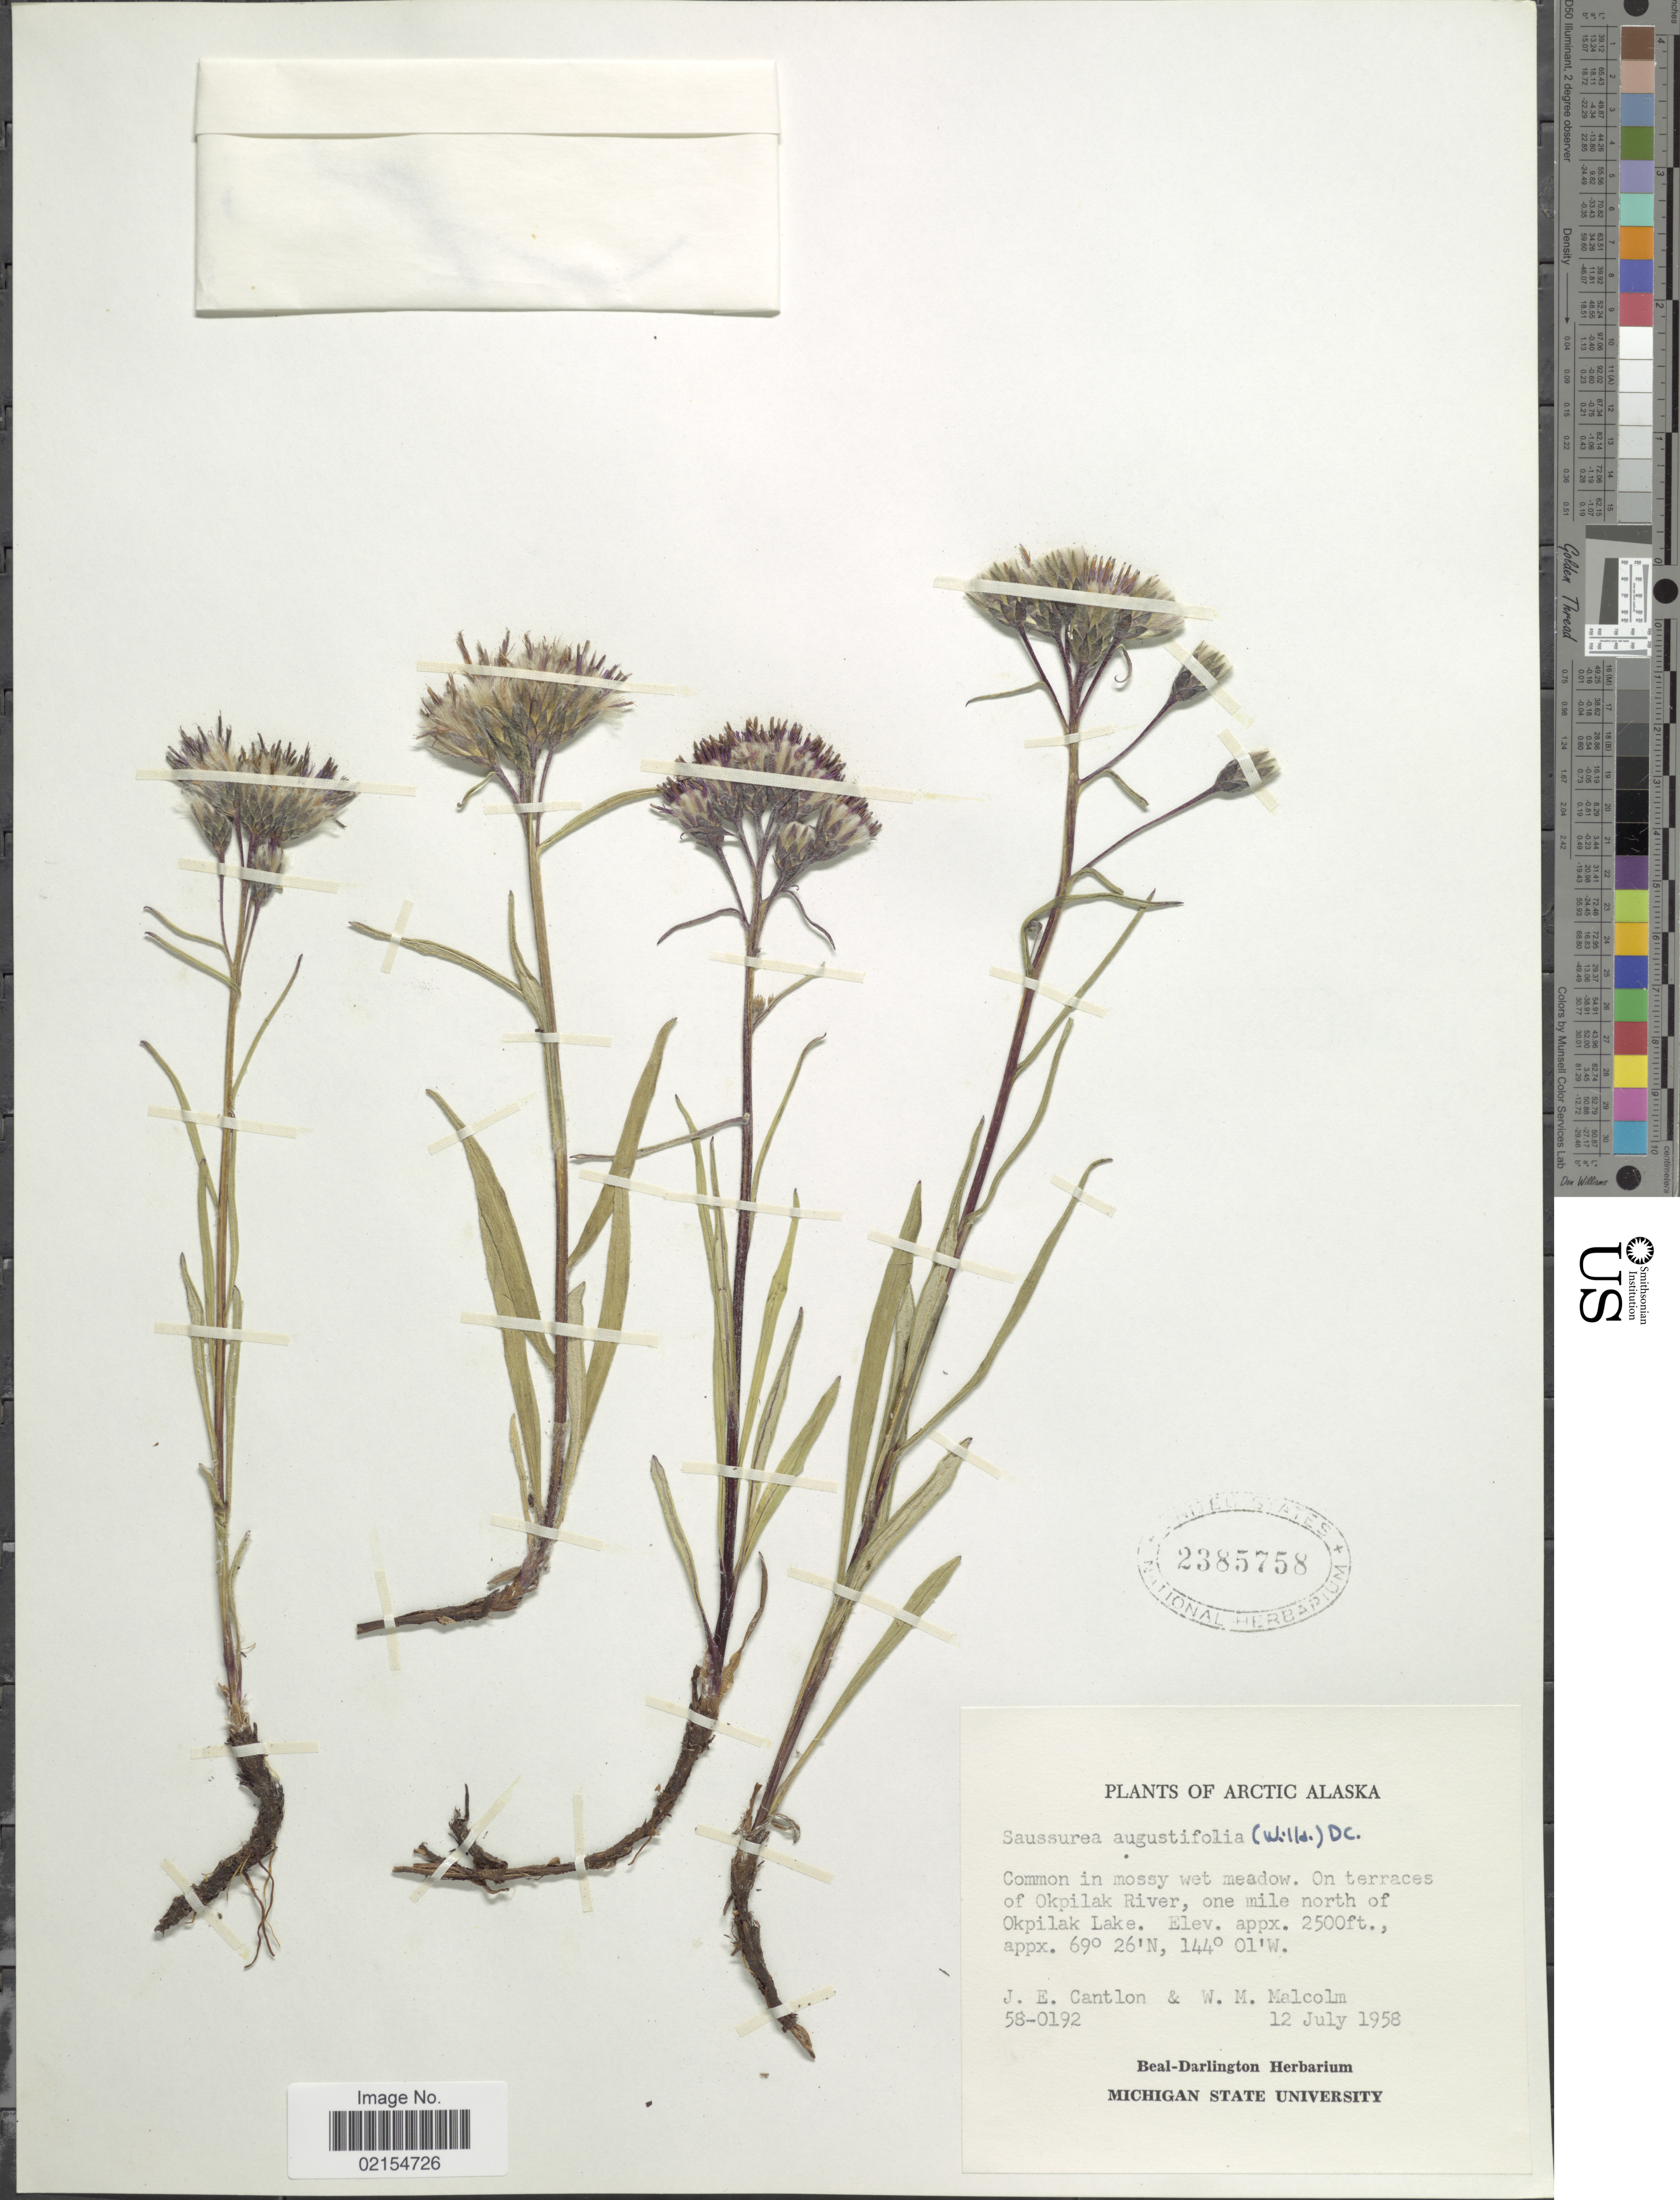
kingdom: Plantae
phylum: Tracheophyta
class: Magnoliopsida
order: Asterales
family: Asteraceae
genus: Saussurea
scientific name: Saussurea angustifolia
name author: (L.) DC.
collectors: J. Cantlon & W. Malcolm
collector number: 58-0192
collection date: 1958-07-12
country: United States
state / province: Alaska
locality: Arctic Alaska, On terraces of Okpilak River, one mile north of Okipilak lake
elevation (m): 762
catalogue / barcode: US 2385758